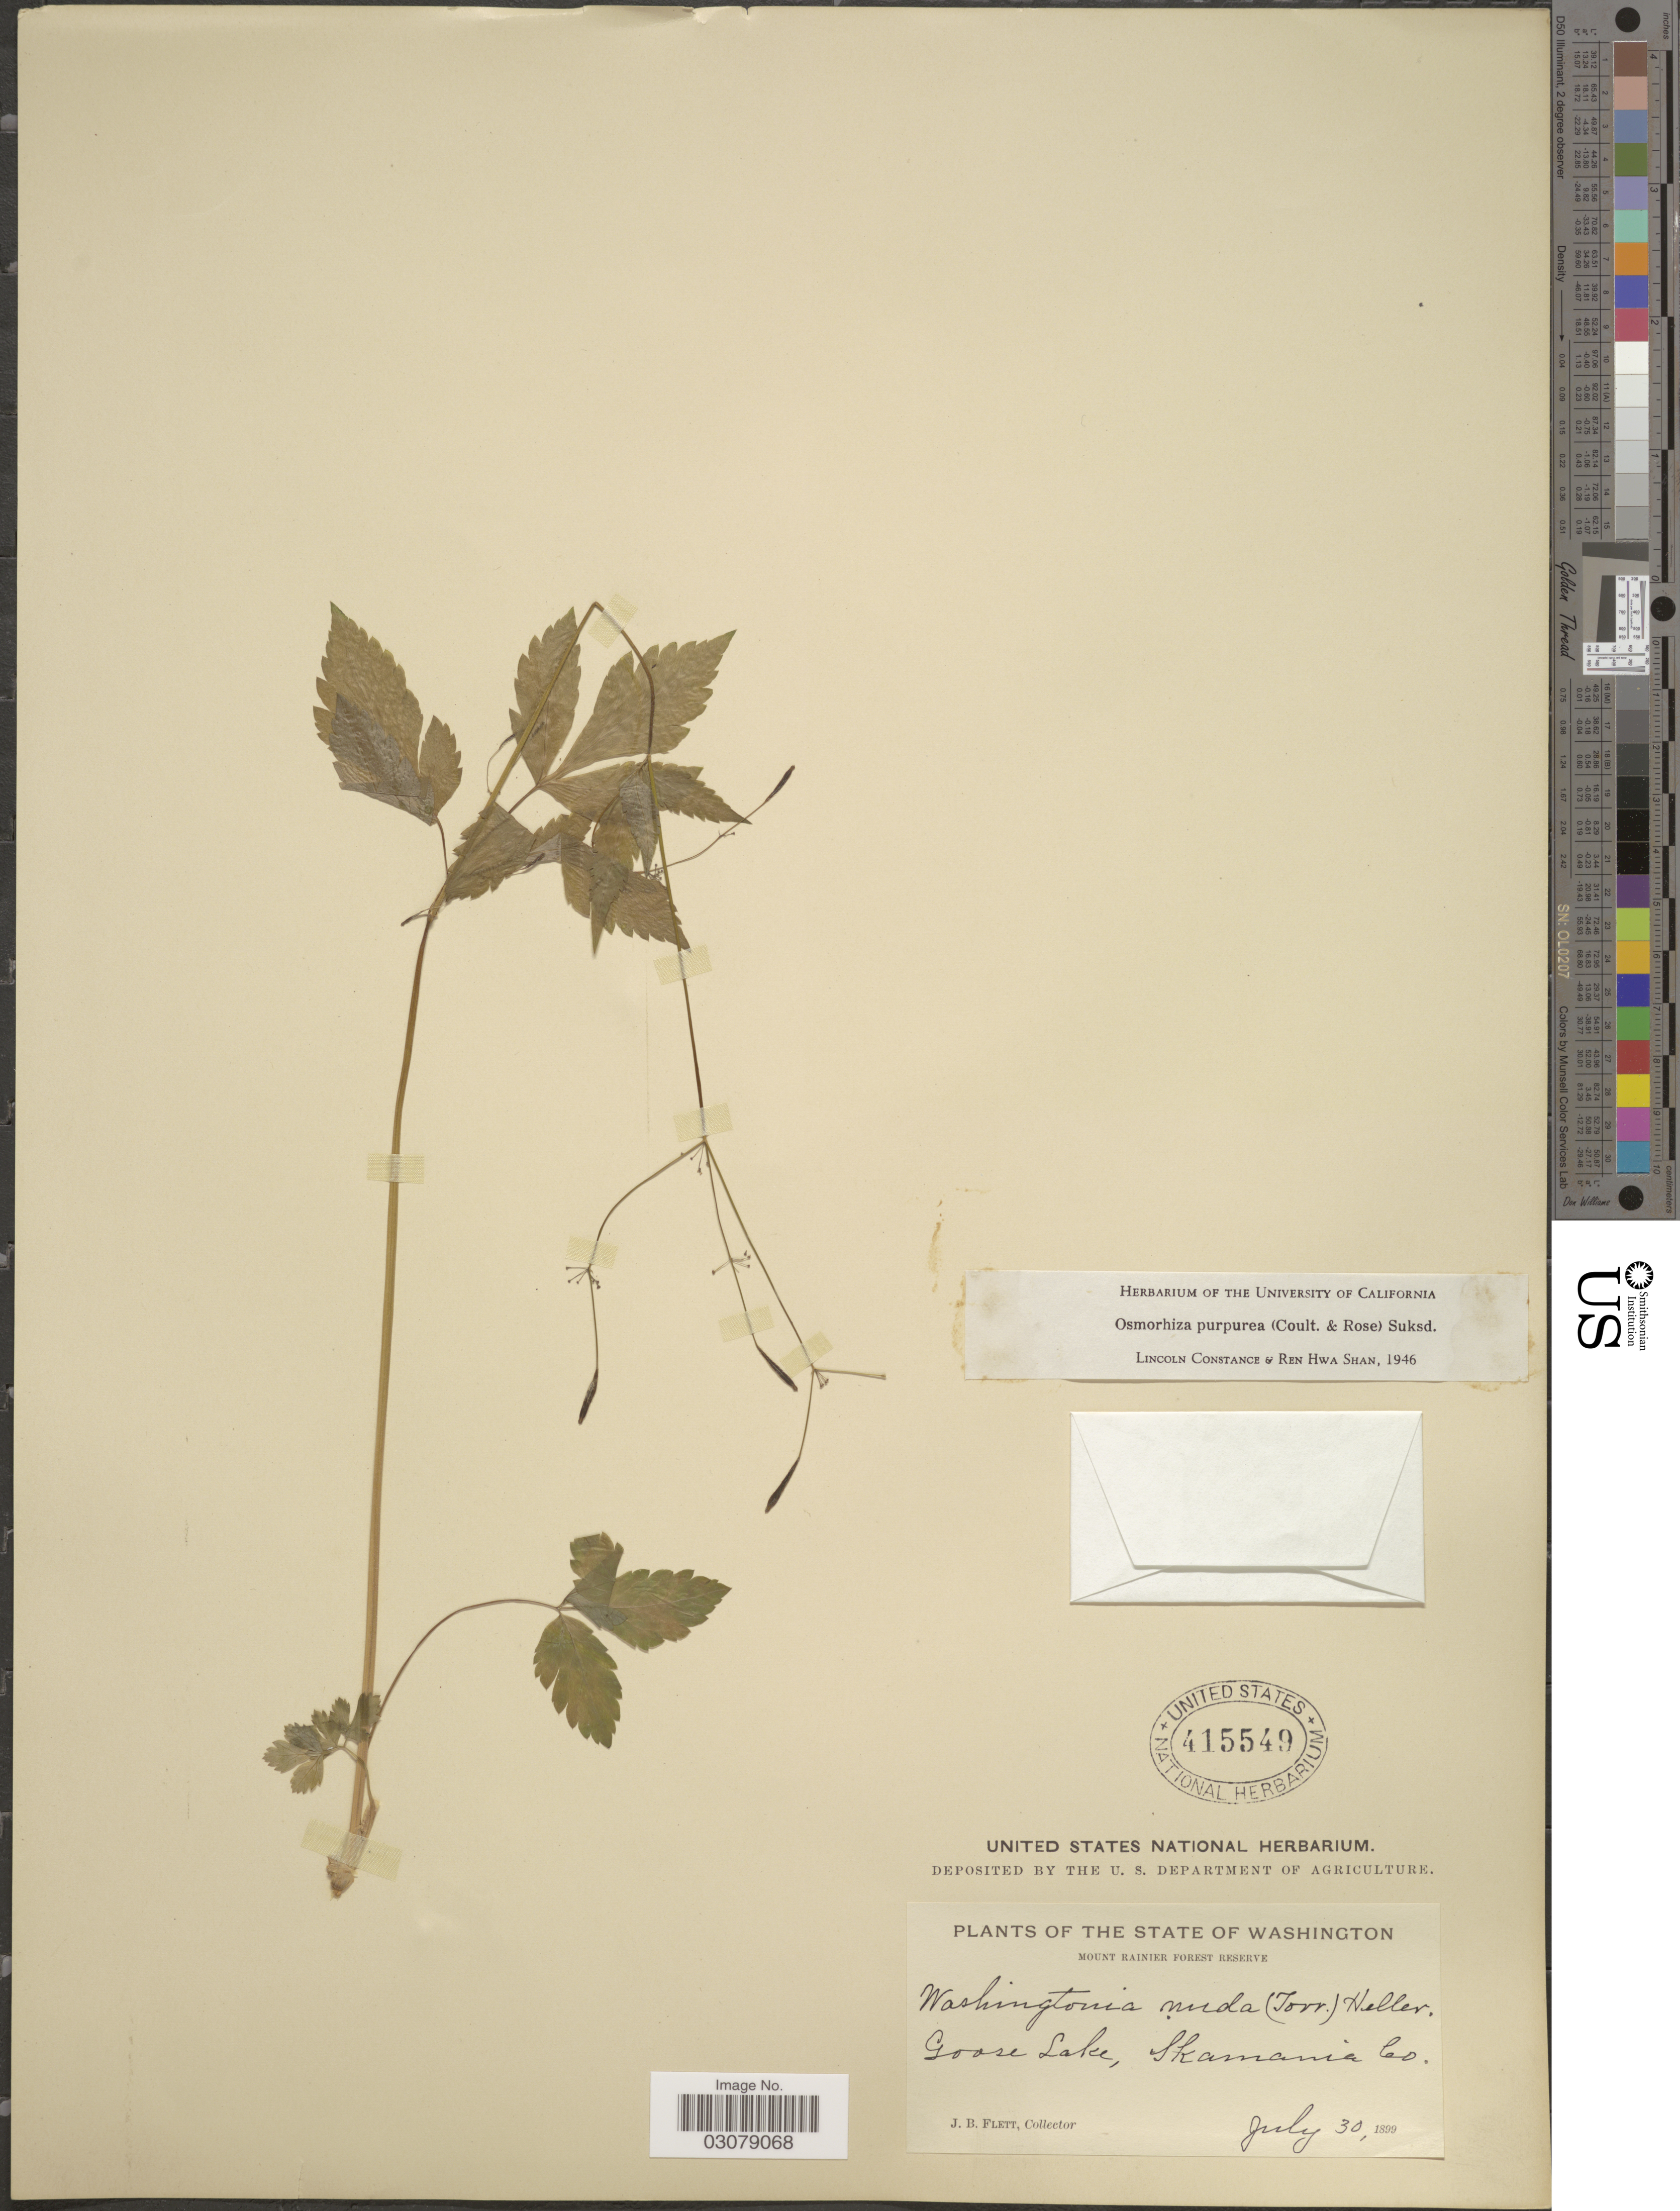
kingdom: Plantae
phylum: Tracheophyta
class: Magnoliopsida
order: Apiales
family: Apiaceae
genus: Osmorhiza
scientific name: Osmorhiza purpurea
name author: (J.M. Coult. & Rose) Suksd.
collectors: J. Flett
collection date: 1899-07-30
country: United States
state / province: Washington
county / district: Skamania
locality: Mount Ranier Forest Reserve. Goose Lake, Skamania Co.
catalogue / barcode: US 415549